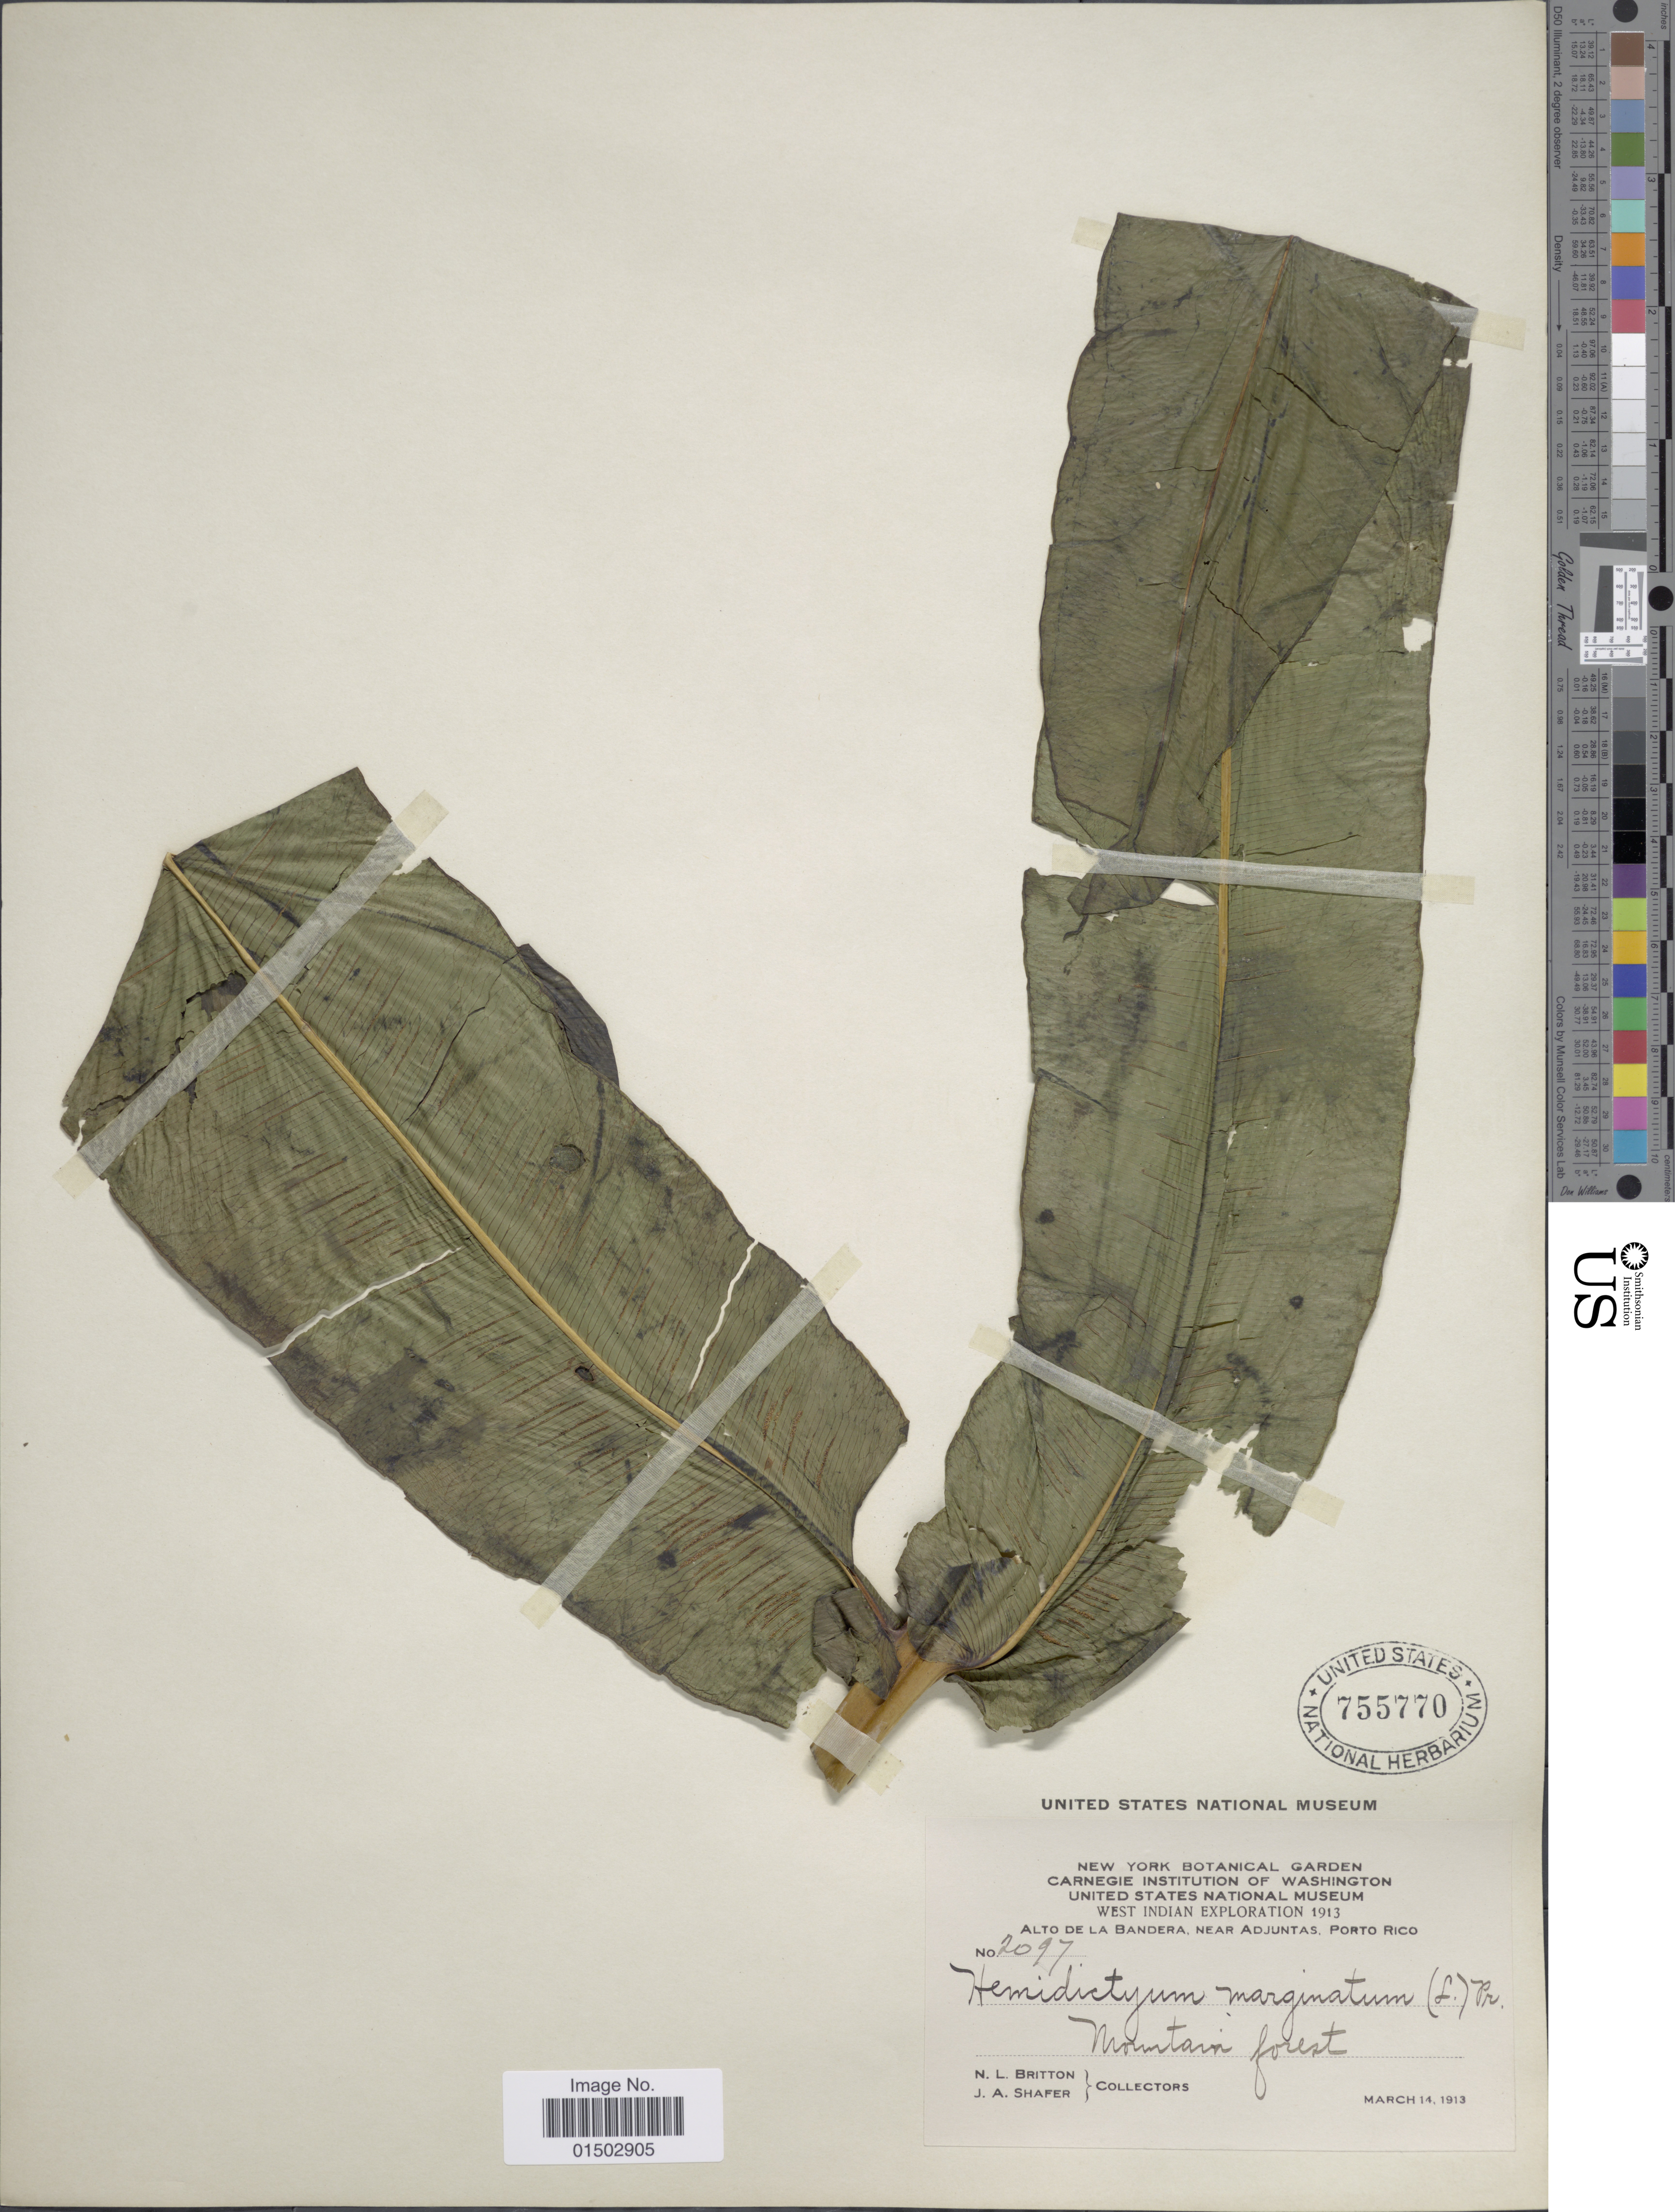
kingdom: Plantae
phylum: Tracheophyta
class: Polypodiopsida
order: Polypodiales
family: Hemidictyaceae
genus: Hemidictyum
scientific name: Hemidictyum marginatum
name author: (L.) C. Presl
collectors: N. Britton & J. A. Shafer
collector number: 2097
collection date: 1913-03-14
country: Puerto Rico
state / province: Adjuntas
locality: Alto de La Bandera, Near Adjuntas, Mountain forest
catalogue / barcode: US 755770